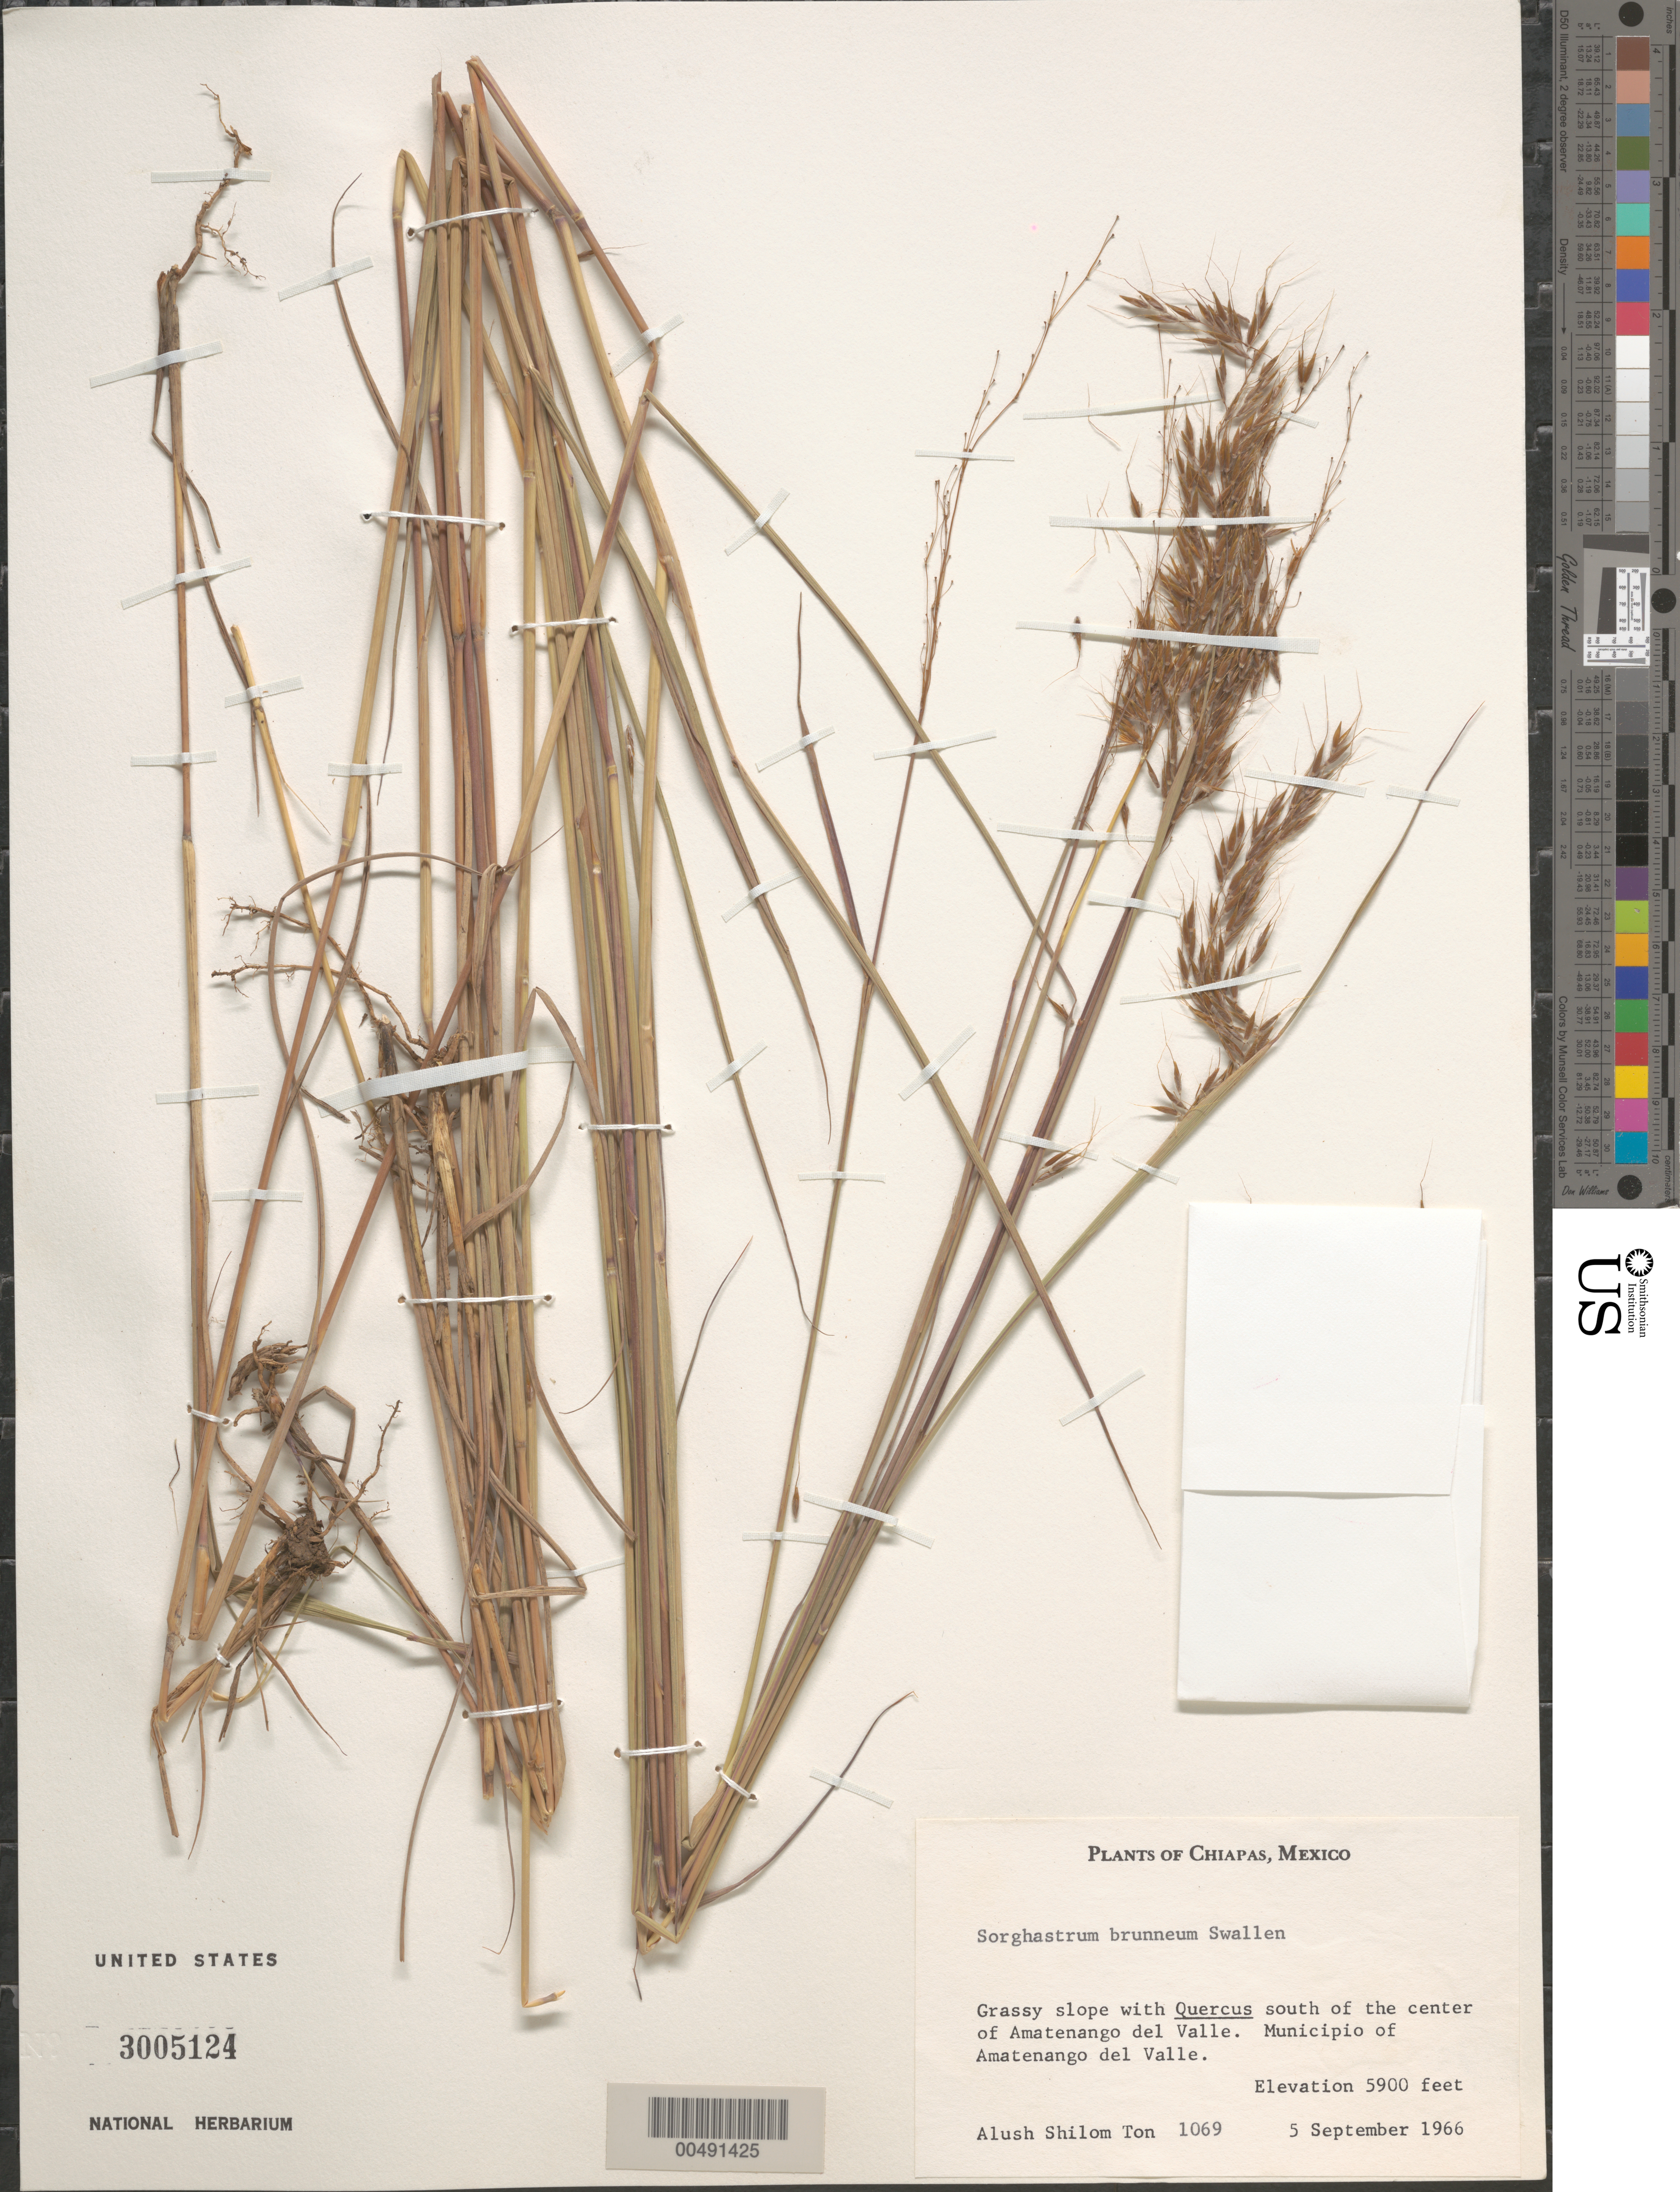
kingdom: Plantae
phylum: Tracheophyta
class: Liliopsida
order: Poales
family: Poaceae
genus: Sorghastrum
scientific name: Sorghastrum brunneum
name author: Swallen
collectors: A. S. Ton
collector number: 1069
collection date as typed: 5 Sep 1966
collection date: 1966-09-05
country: Mexico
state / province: Chiapas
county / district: Amatenango del Valle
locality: S of the center of Amatenango del Valle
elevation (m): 1798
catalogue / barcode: US 3005124